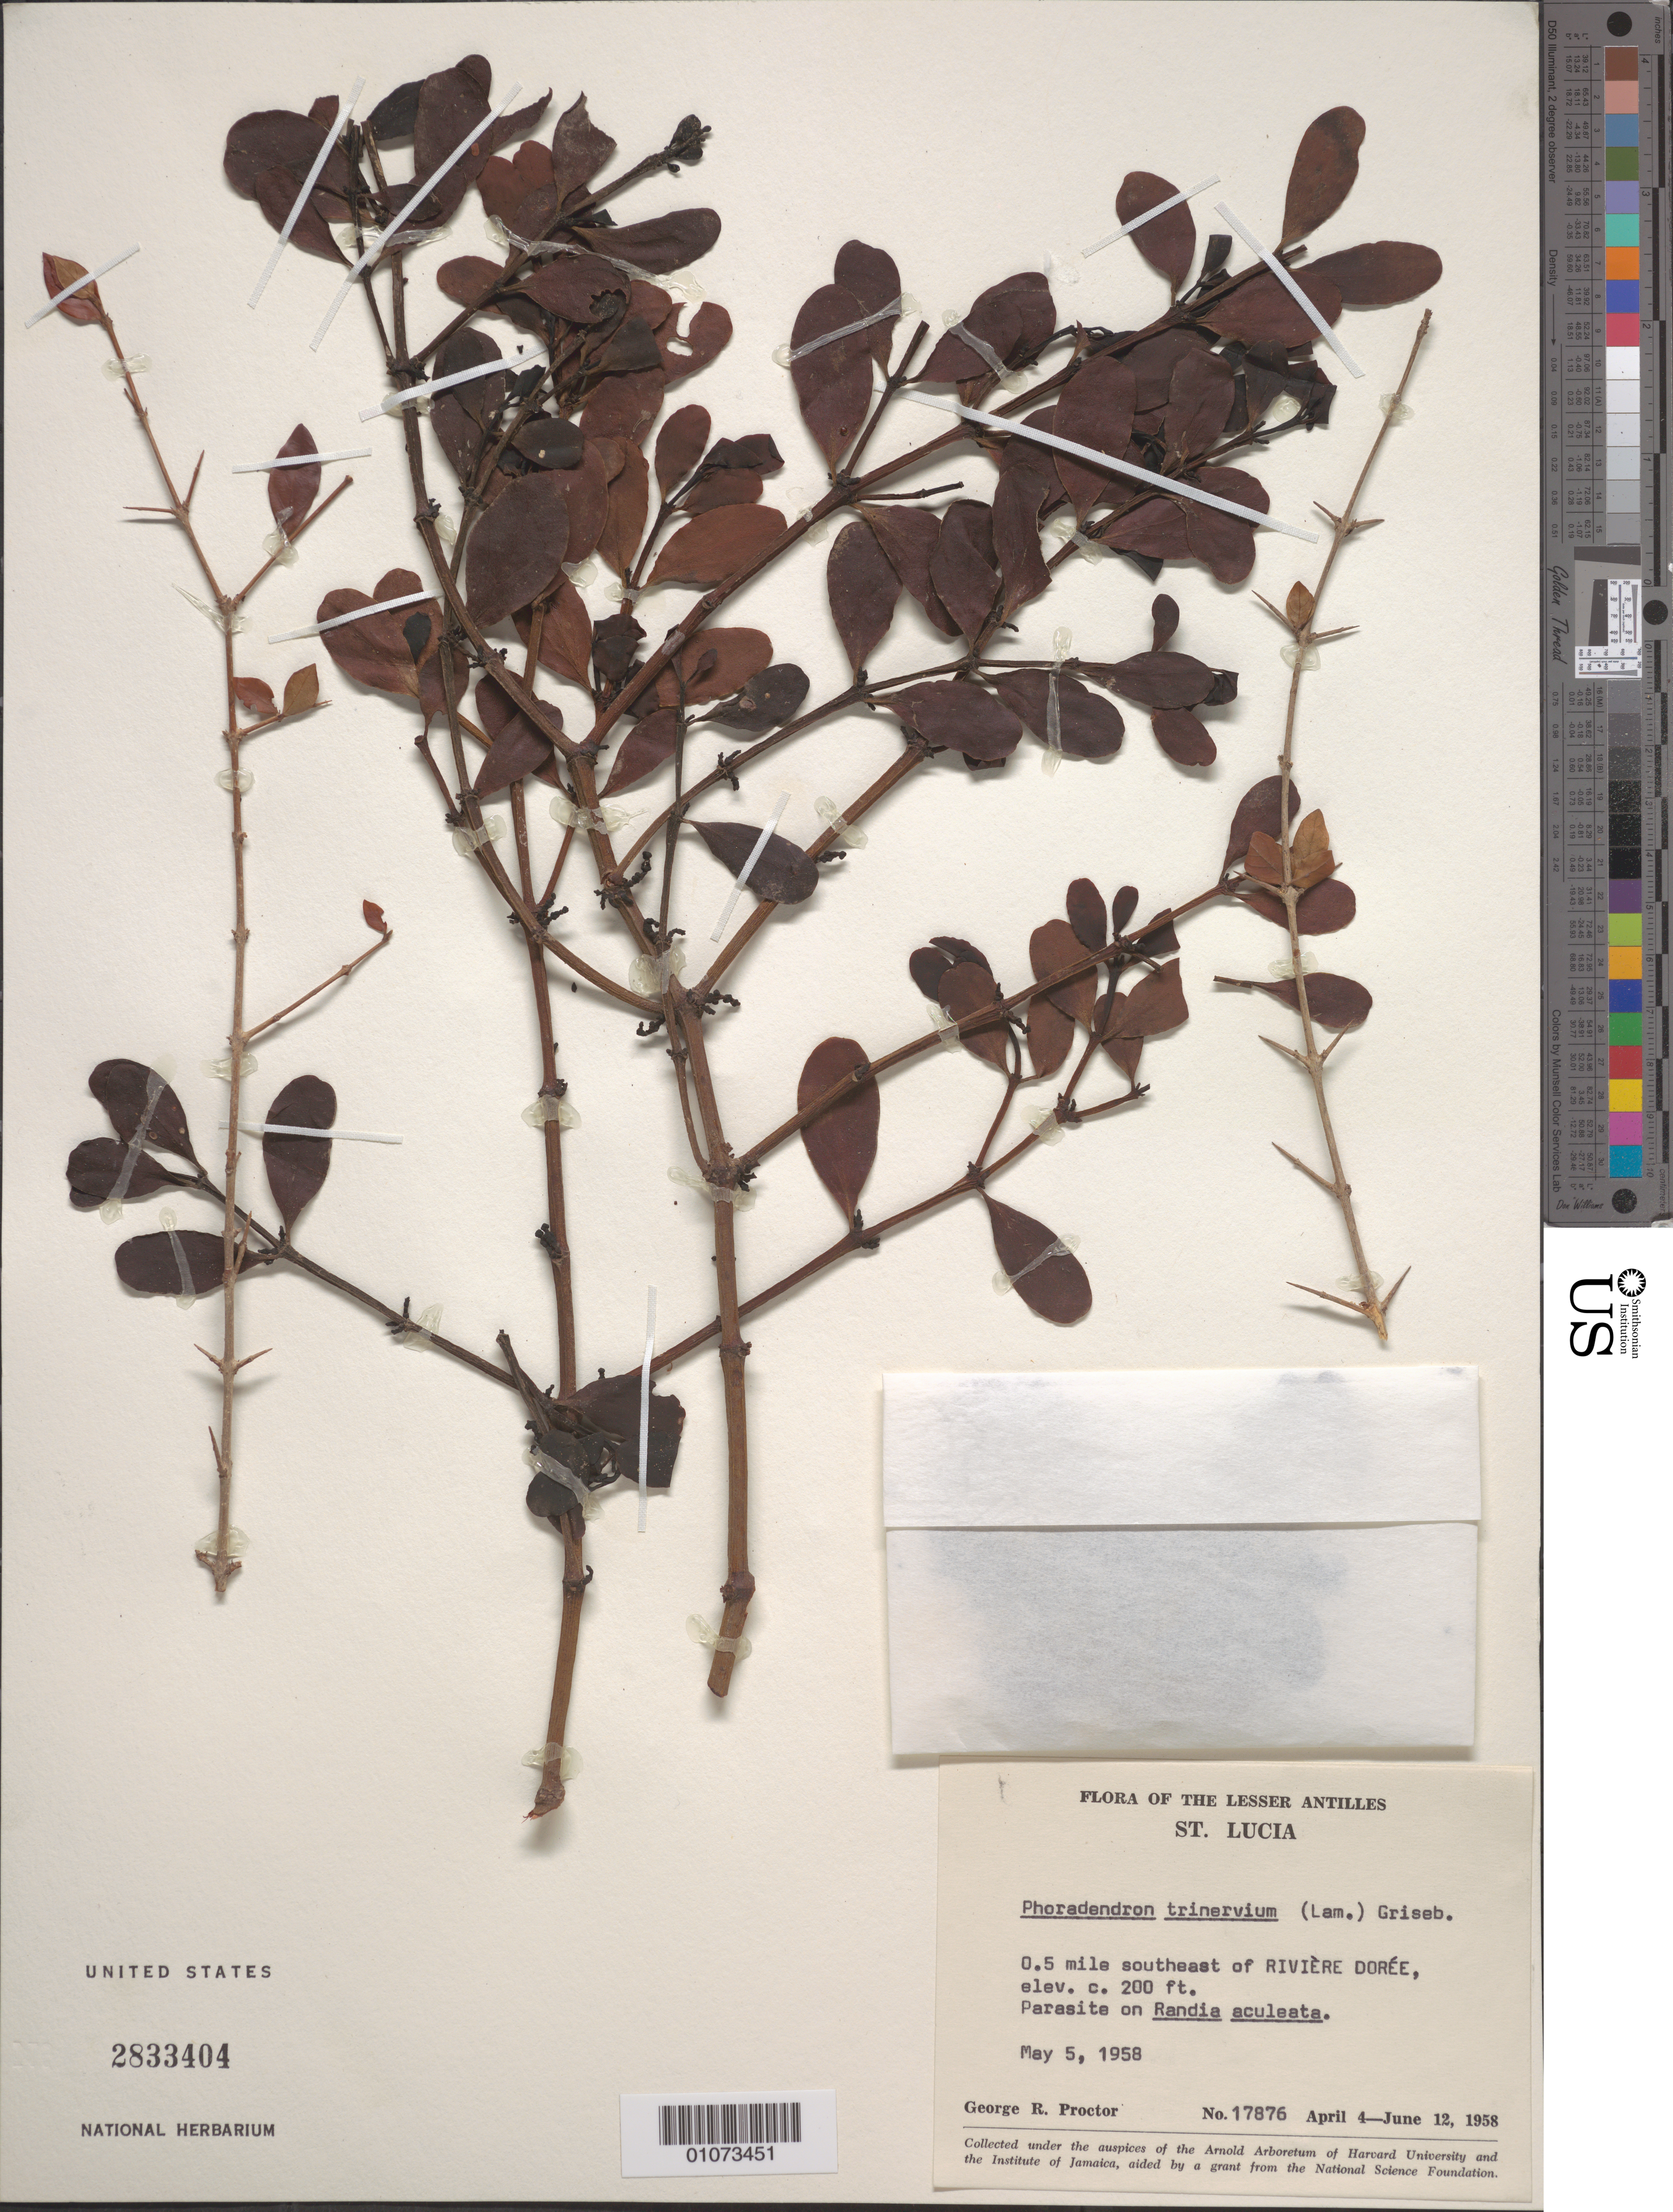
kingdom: Plantae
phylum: Tracheophyta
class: Magnoliopsida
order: Santalales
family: Viscaceae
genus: Phoradendron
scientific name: Phoradendron trinervium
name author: (Lam.) Griseb.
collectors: G. R. Proctor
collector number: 17876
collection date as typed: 05 May 1958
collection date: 1958-05-05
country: St. Lucia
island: St. Lucia I.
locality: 0.5 mile southeast of Riviere Doree.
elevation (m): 61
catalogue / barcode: US 2833404